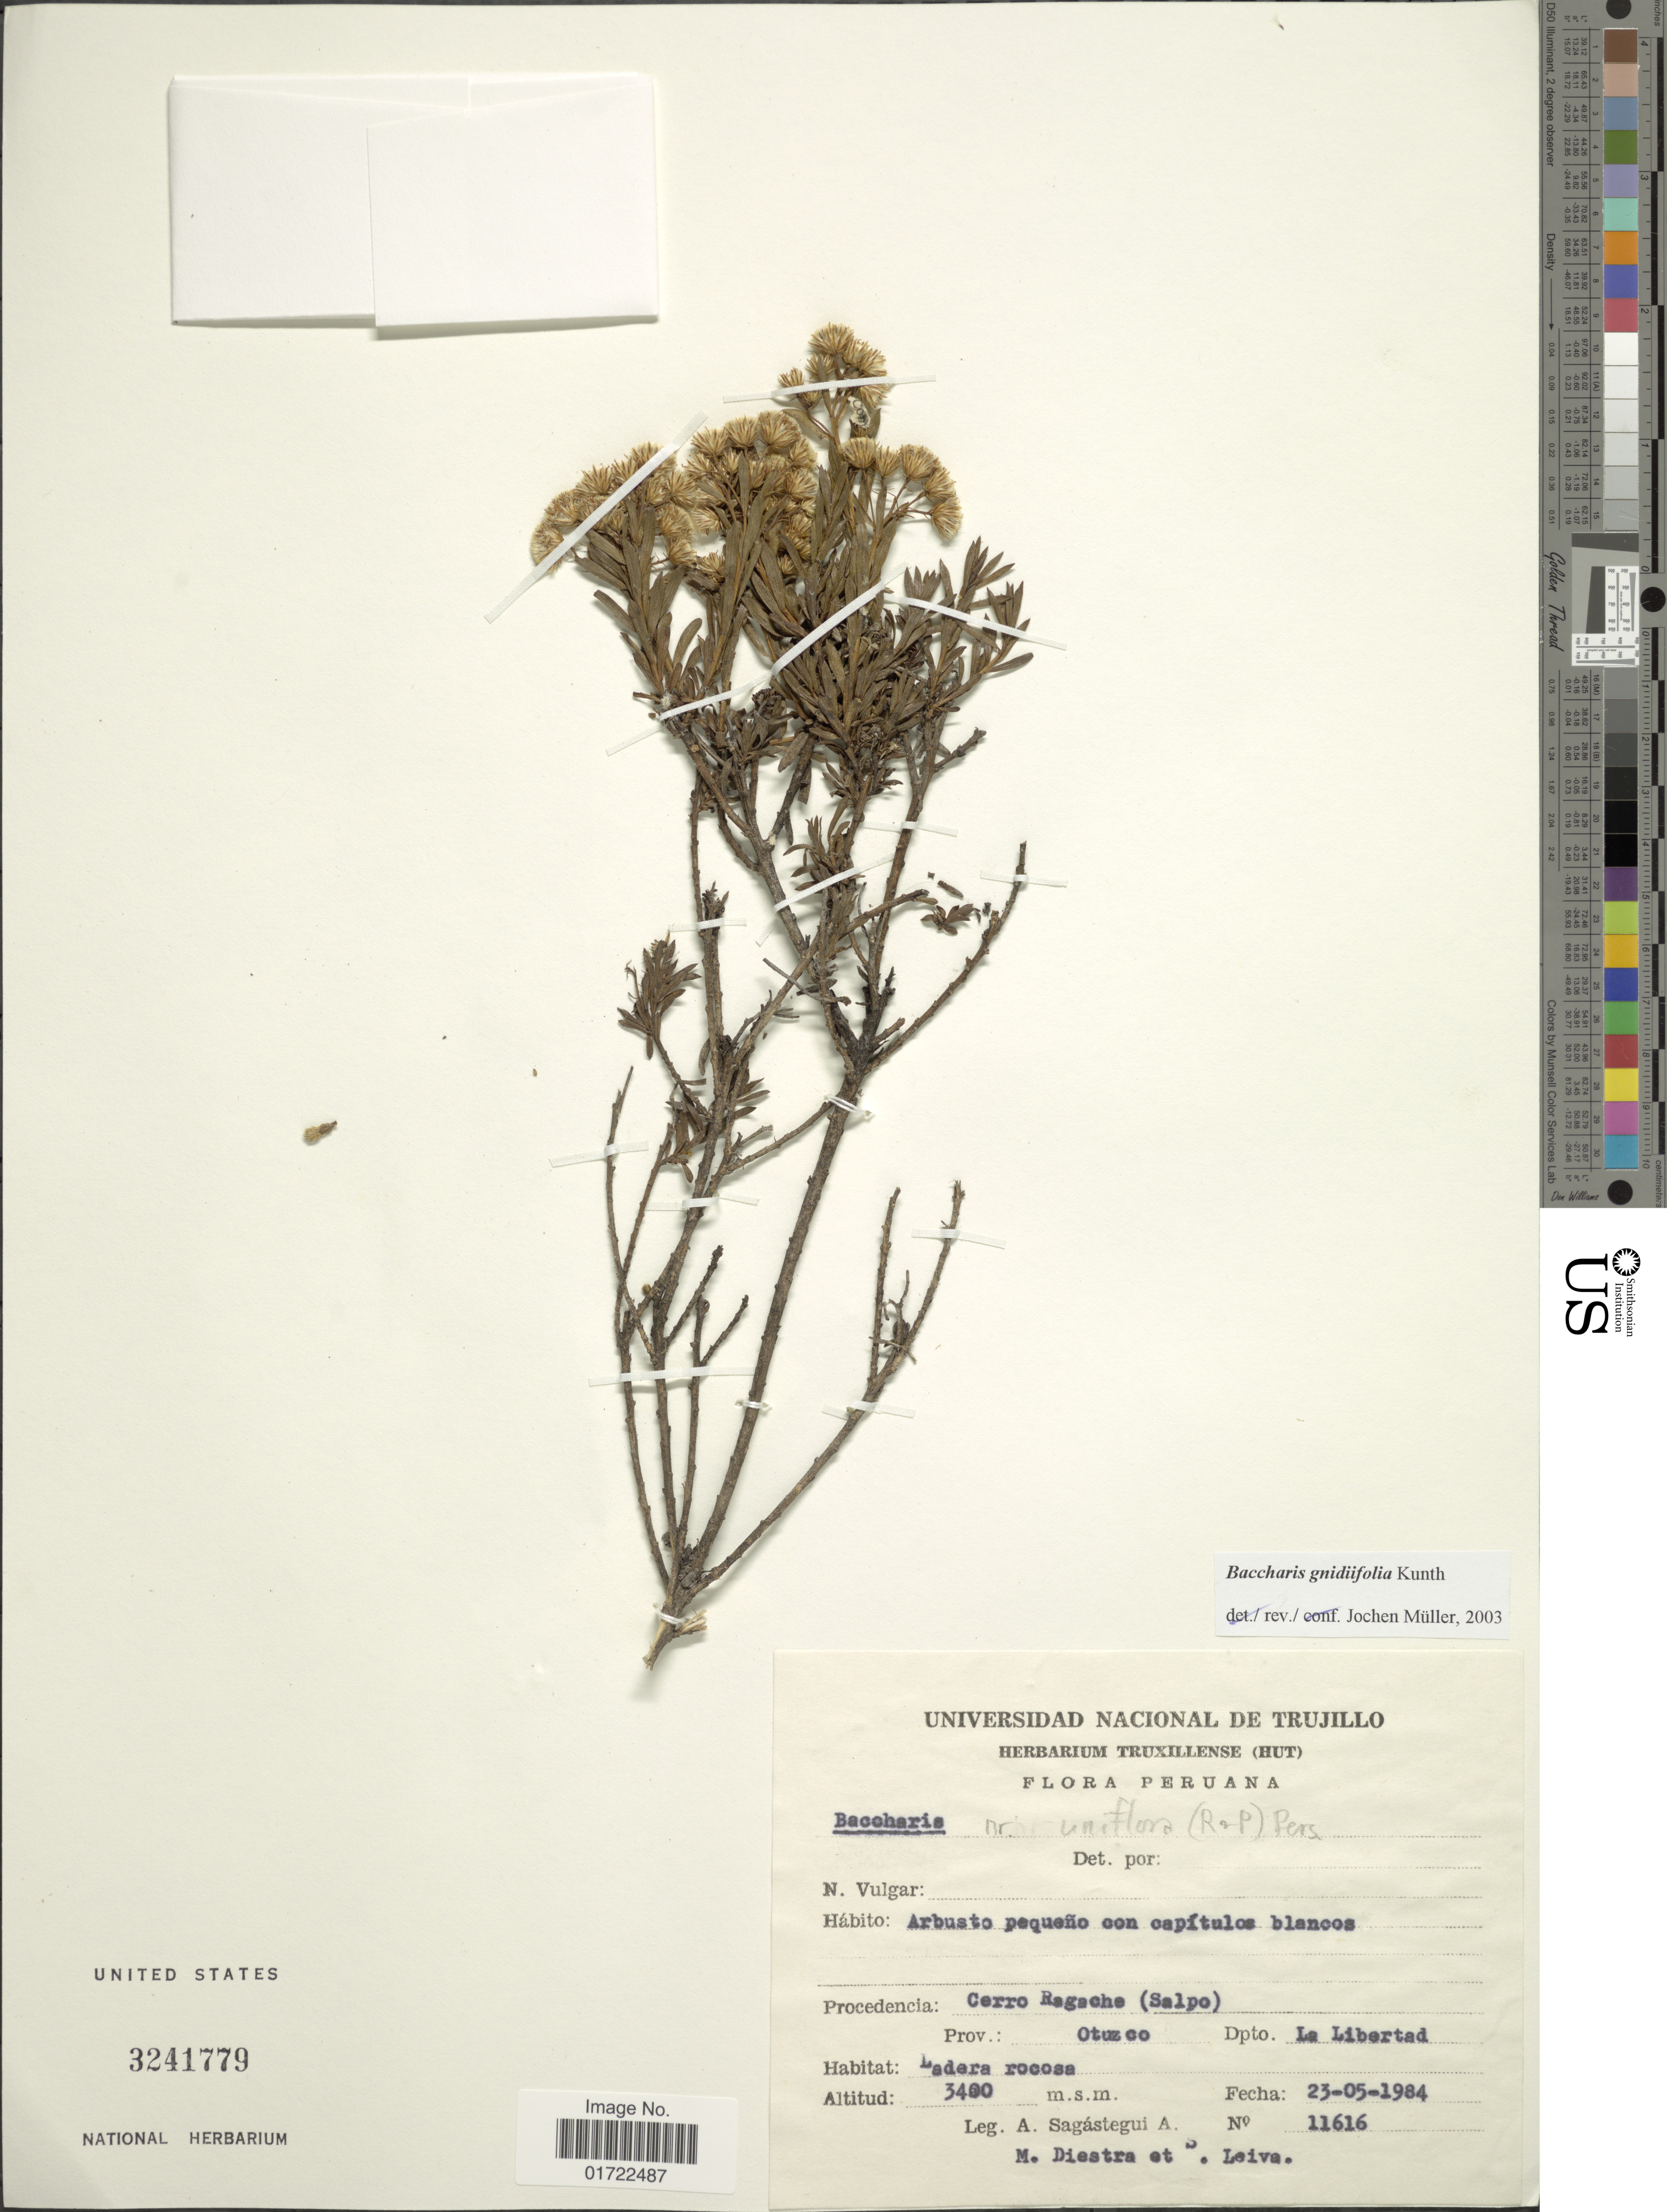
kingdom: Plantae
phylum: Tracheophyta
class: Magnoliopsida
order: Asterales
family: Asteraceae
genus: Baccharis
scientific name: Baccharis gnidiifolia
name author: Kunth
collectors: A. Sagástegui A., M. Diestra & S. Leyva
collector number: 11616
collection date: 1984-05-23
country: Peru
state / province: La Libertad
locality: Procedencia: Cerro Ragache (Salpo) Prov. Otuzco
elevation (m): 3400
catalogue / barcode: US 3241779